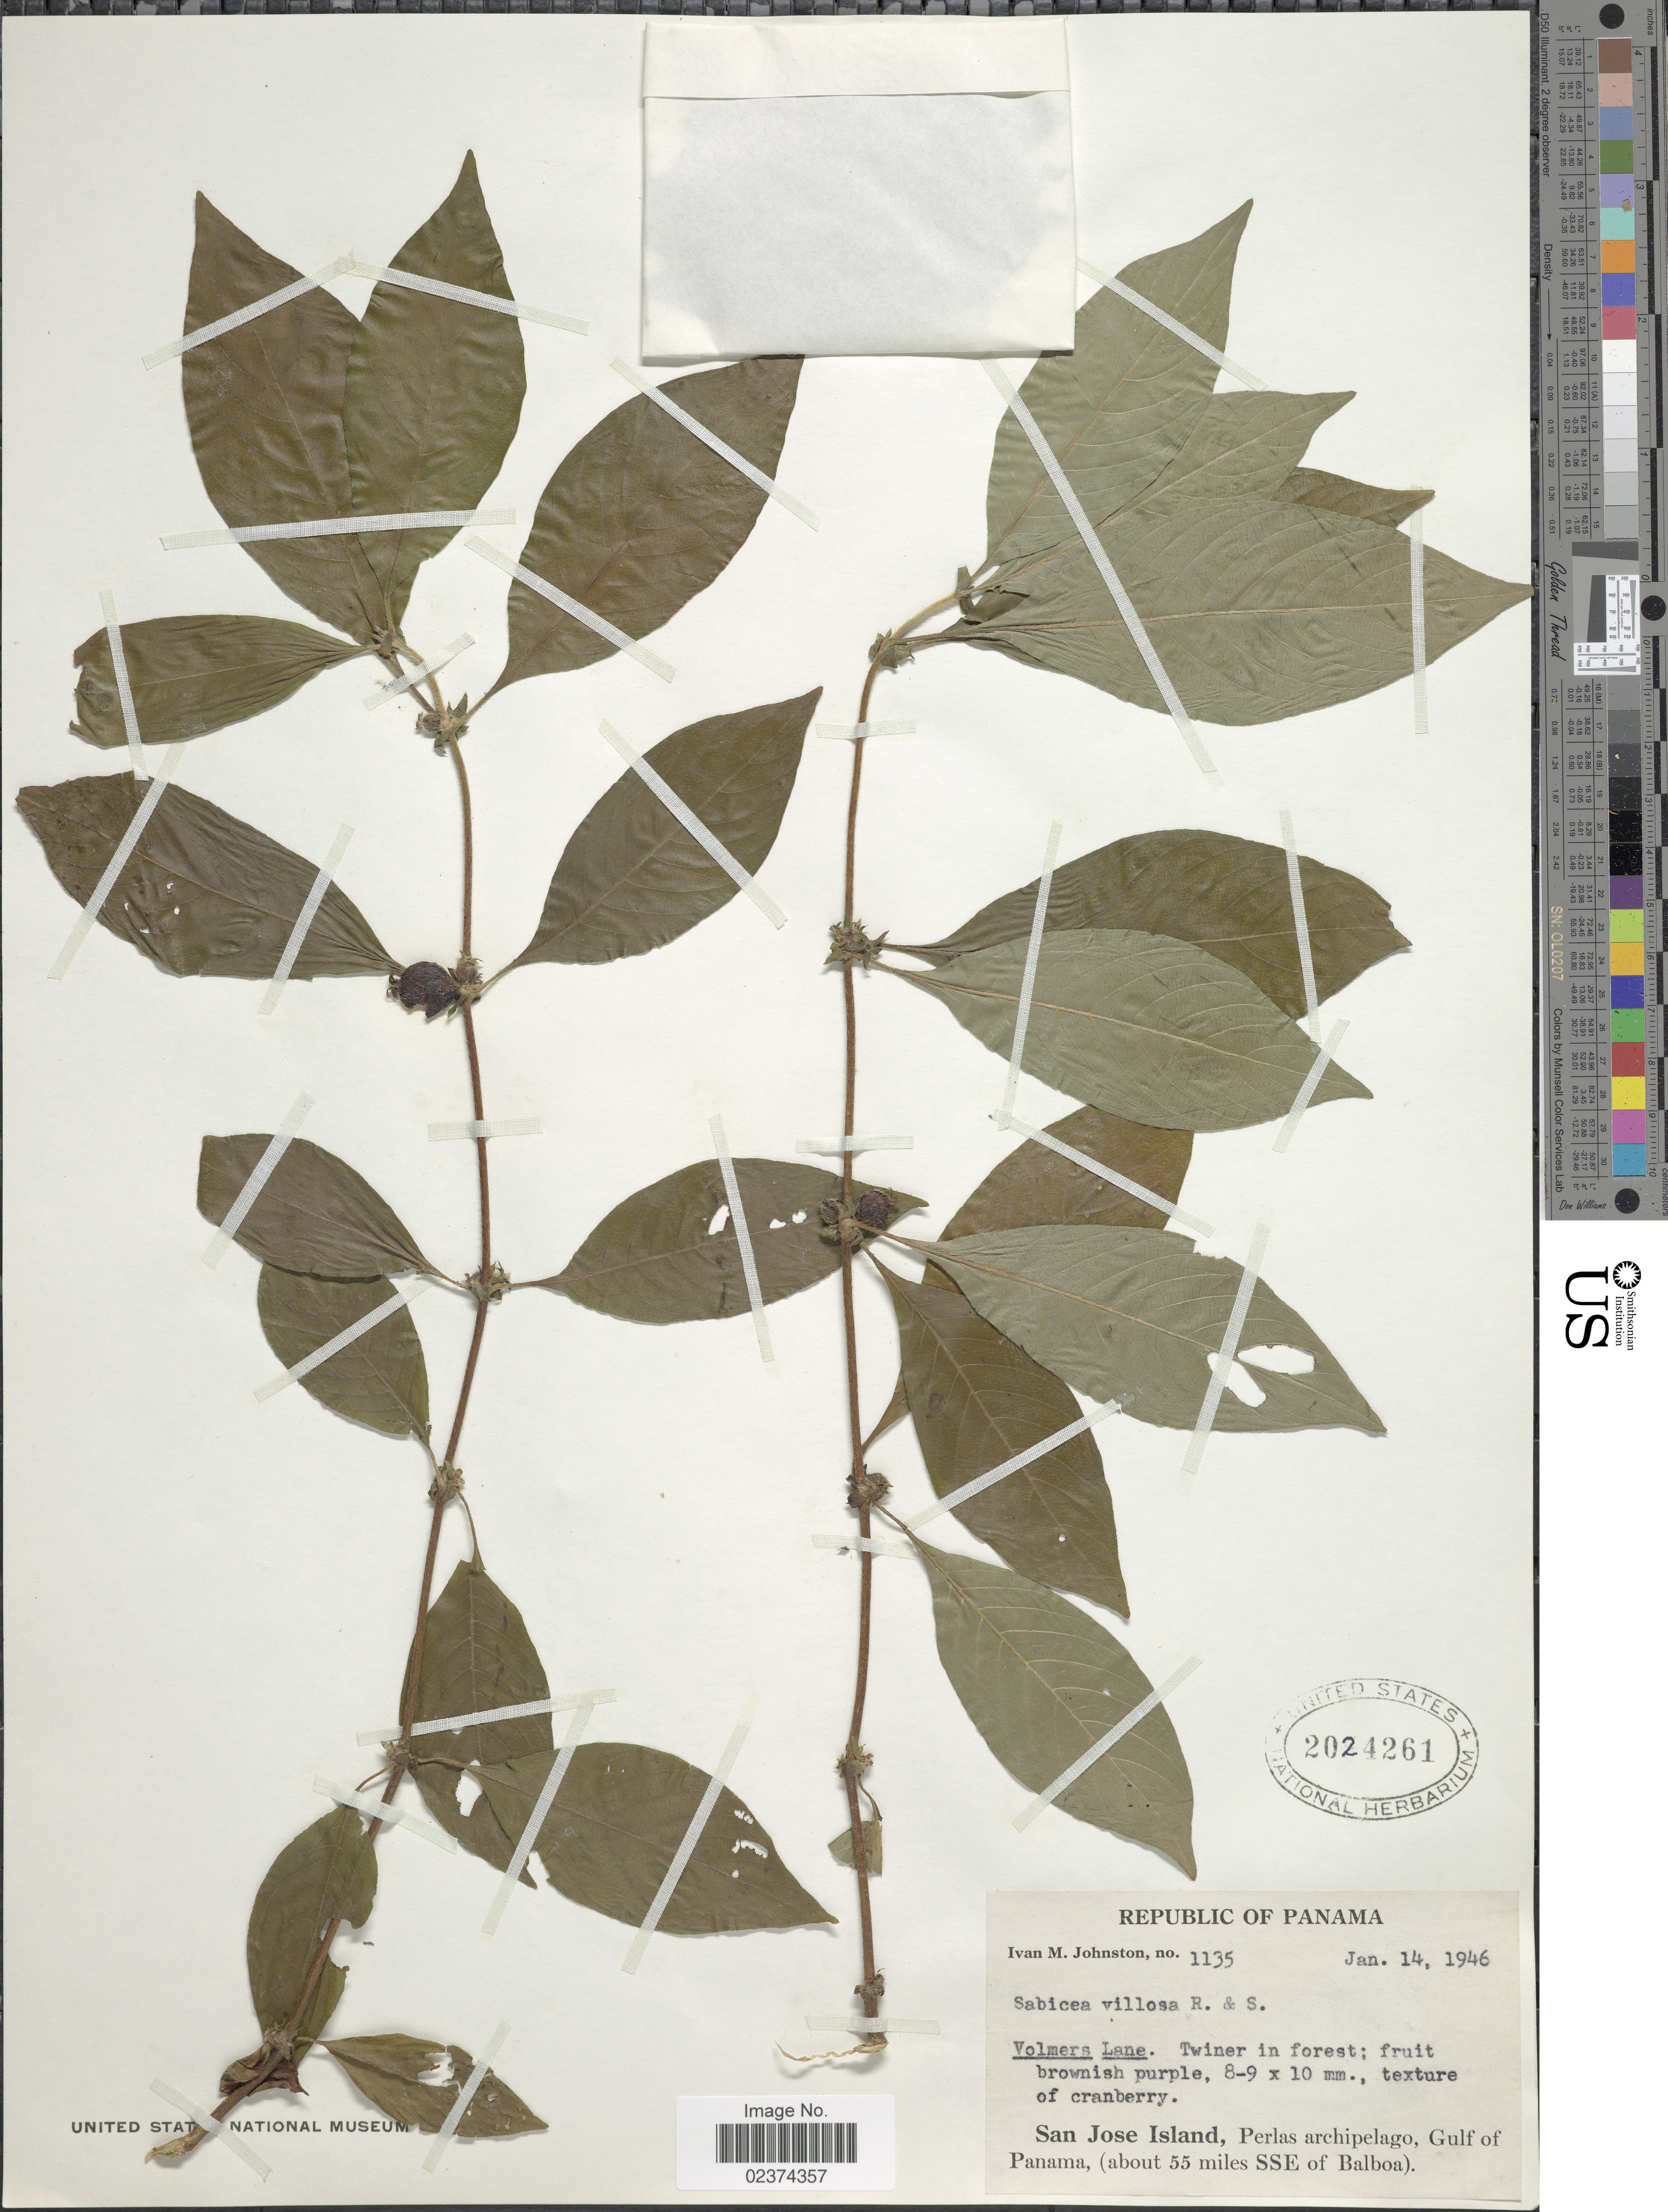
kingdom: Plantae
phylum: Tracheophyta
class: Magnoliopsida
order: Gentianales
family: Rubiaceae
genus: Sabicea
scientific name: Sabicea hirsuta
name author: Kunth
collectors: I.M. Johnston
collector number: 1135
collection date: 1946-01-14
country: Panama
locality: San Jose Island, Perlas archipelago, Gulf of Panama, (about 55 miles SSE of Balboa)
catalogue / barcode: US 2024261